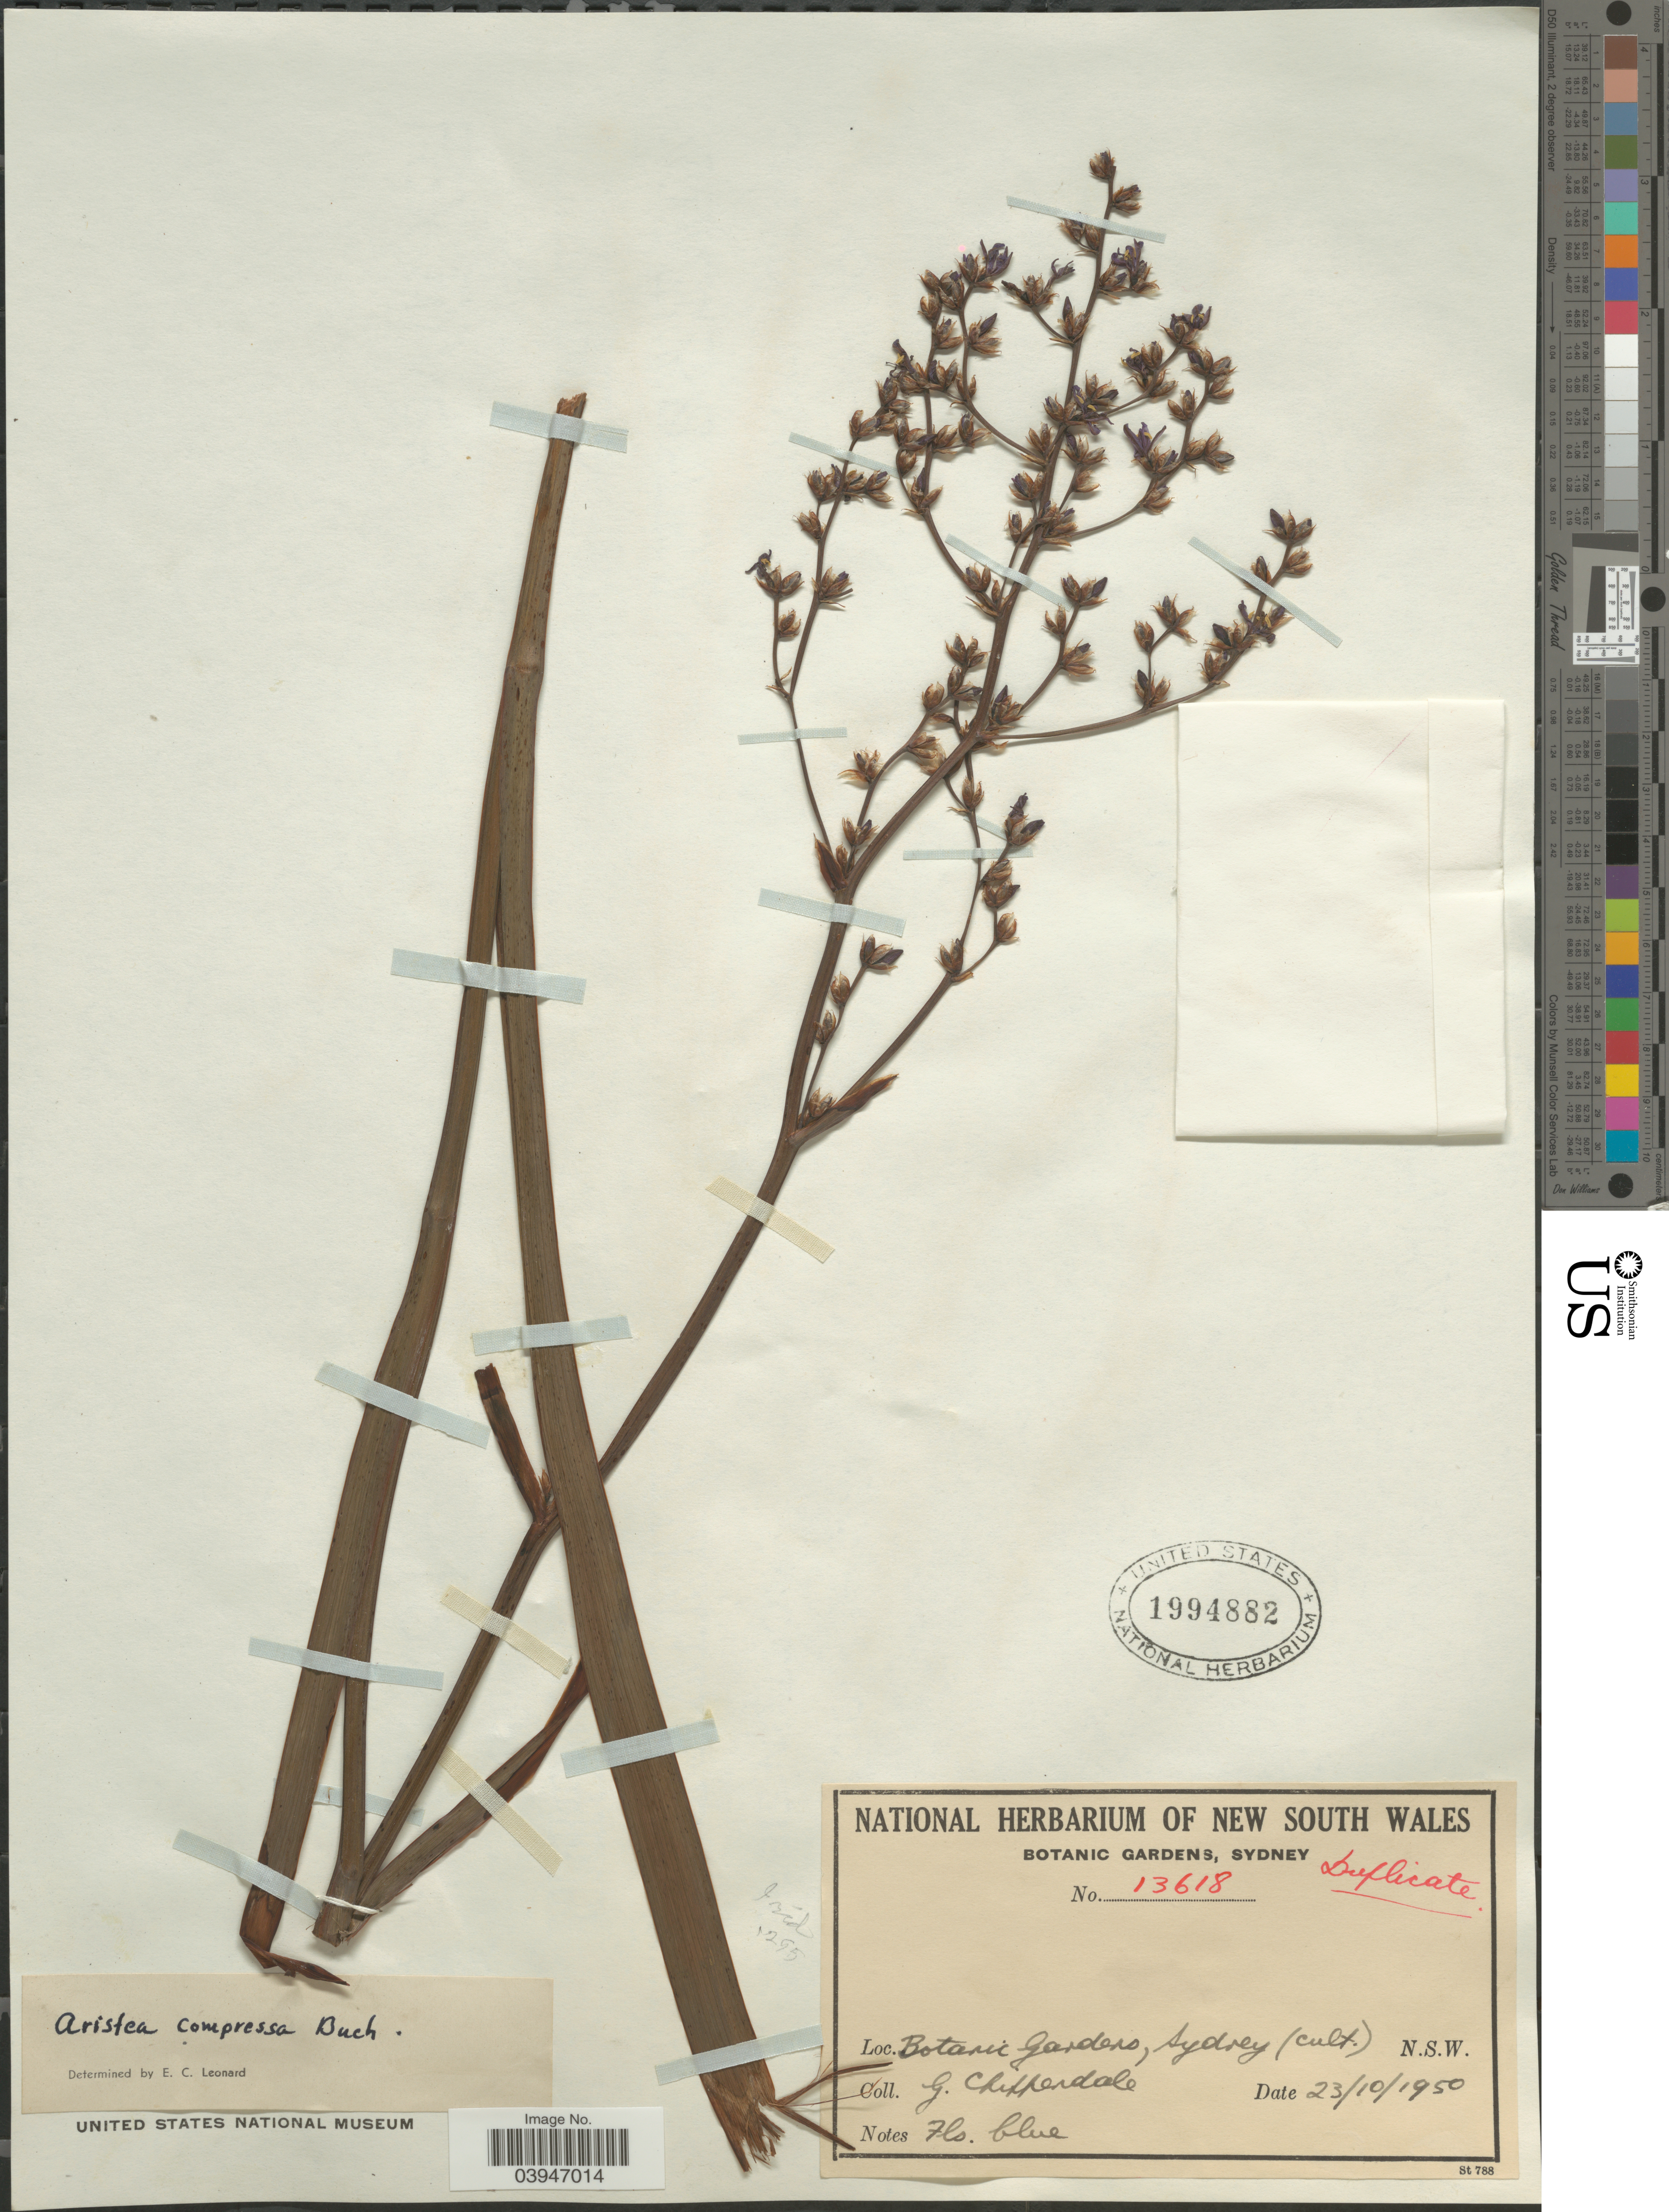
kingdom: Plantae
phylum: Tracheophyta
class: Liliopsida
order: Asparagales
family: Iridaceae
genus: Aristea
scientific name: Aristea compressa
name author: Buchinger ex Baker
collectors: G. Chippendale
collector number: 13618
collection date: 1950-10-23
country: Australia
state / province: New South Wales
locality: Botanic Gardens, Sydney.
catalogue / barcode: US 1994882